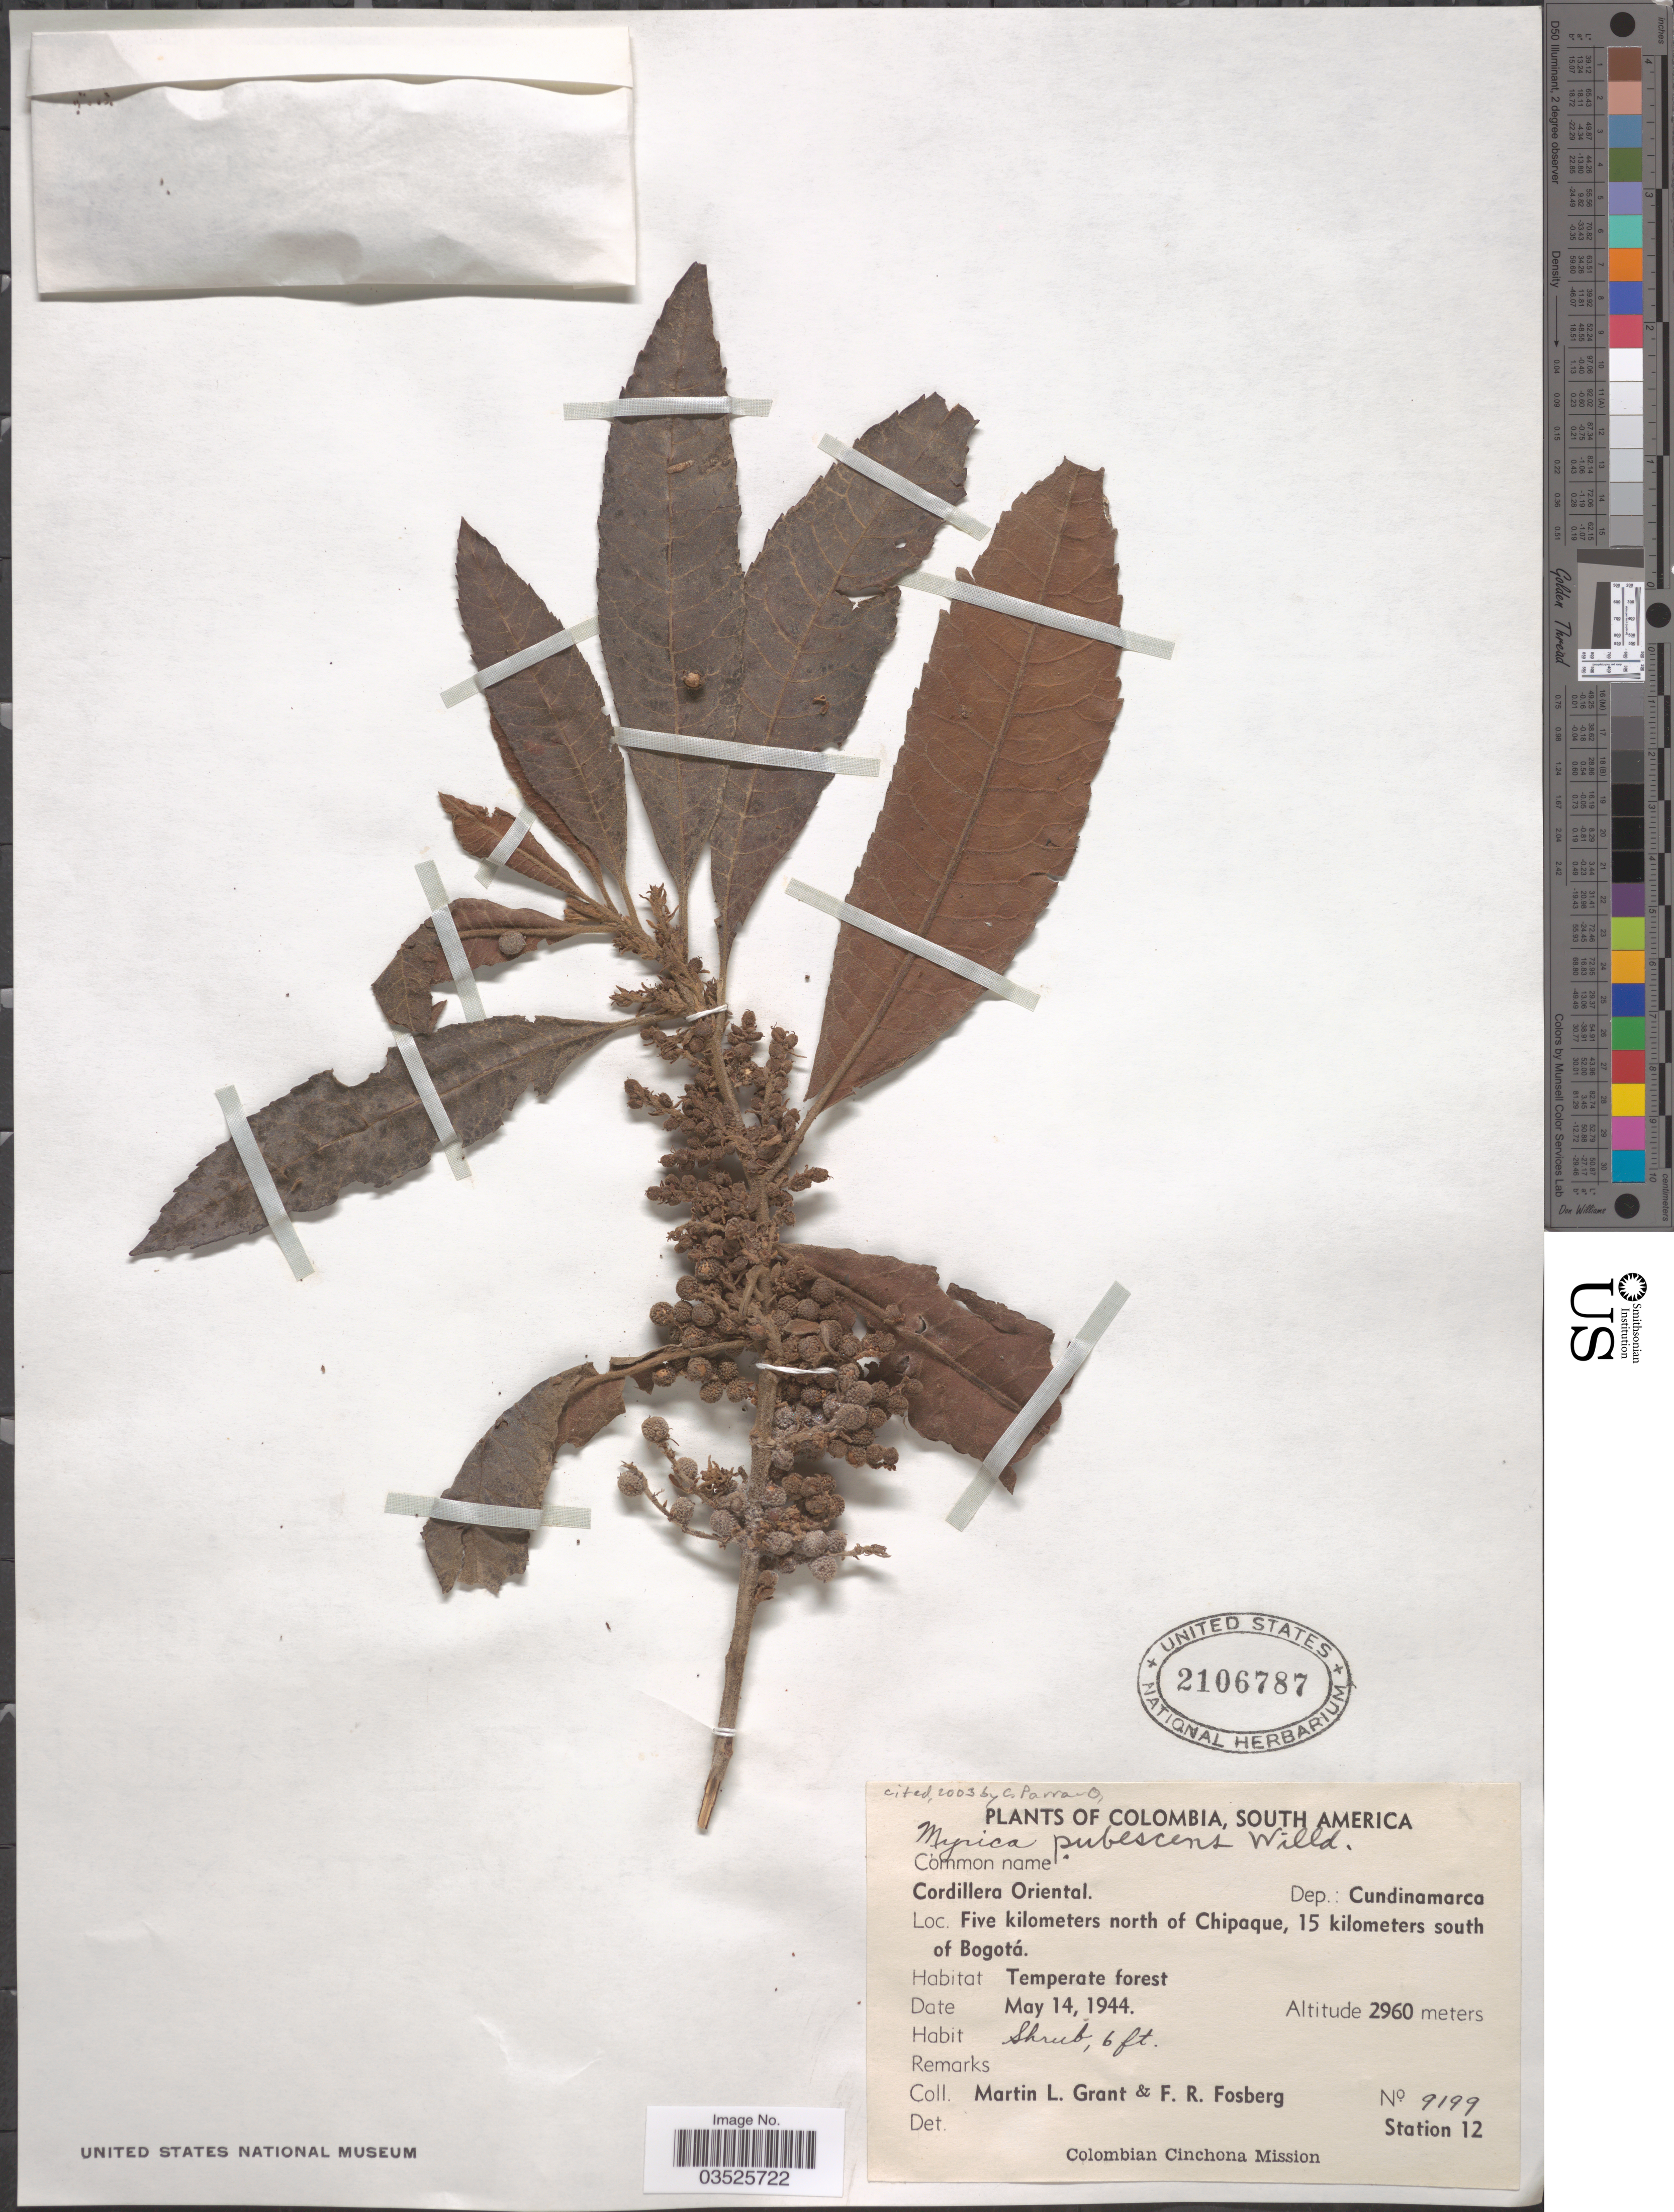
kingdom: Plantae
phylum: Tracheophyta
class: Magnoliopsida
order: Fagales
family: Myricaceae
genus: Morella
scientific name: Morella pubescens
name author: (Humb. & Bonpl. ex Willd.) Wilbur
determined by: Strong, M. T., (US), Smithsonian Institution - National Museum of Natural History (UNITED STATES)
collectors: M. L. Grant & F. R. Fosberg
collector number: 9199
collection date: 1944-05-14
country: Colombia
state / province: Cundinamarca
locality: Cordillera Oriental. Dep: Cundinamarca. Five kilometers north of Chipaque, 15 kilometers south of Bogotá.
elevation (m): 2960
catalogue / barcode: US 2106787